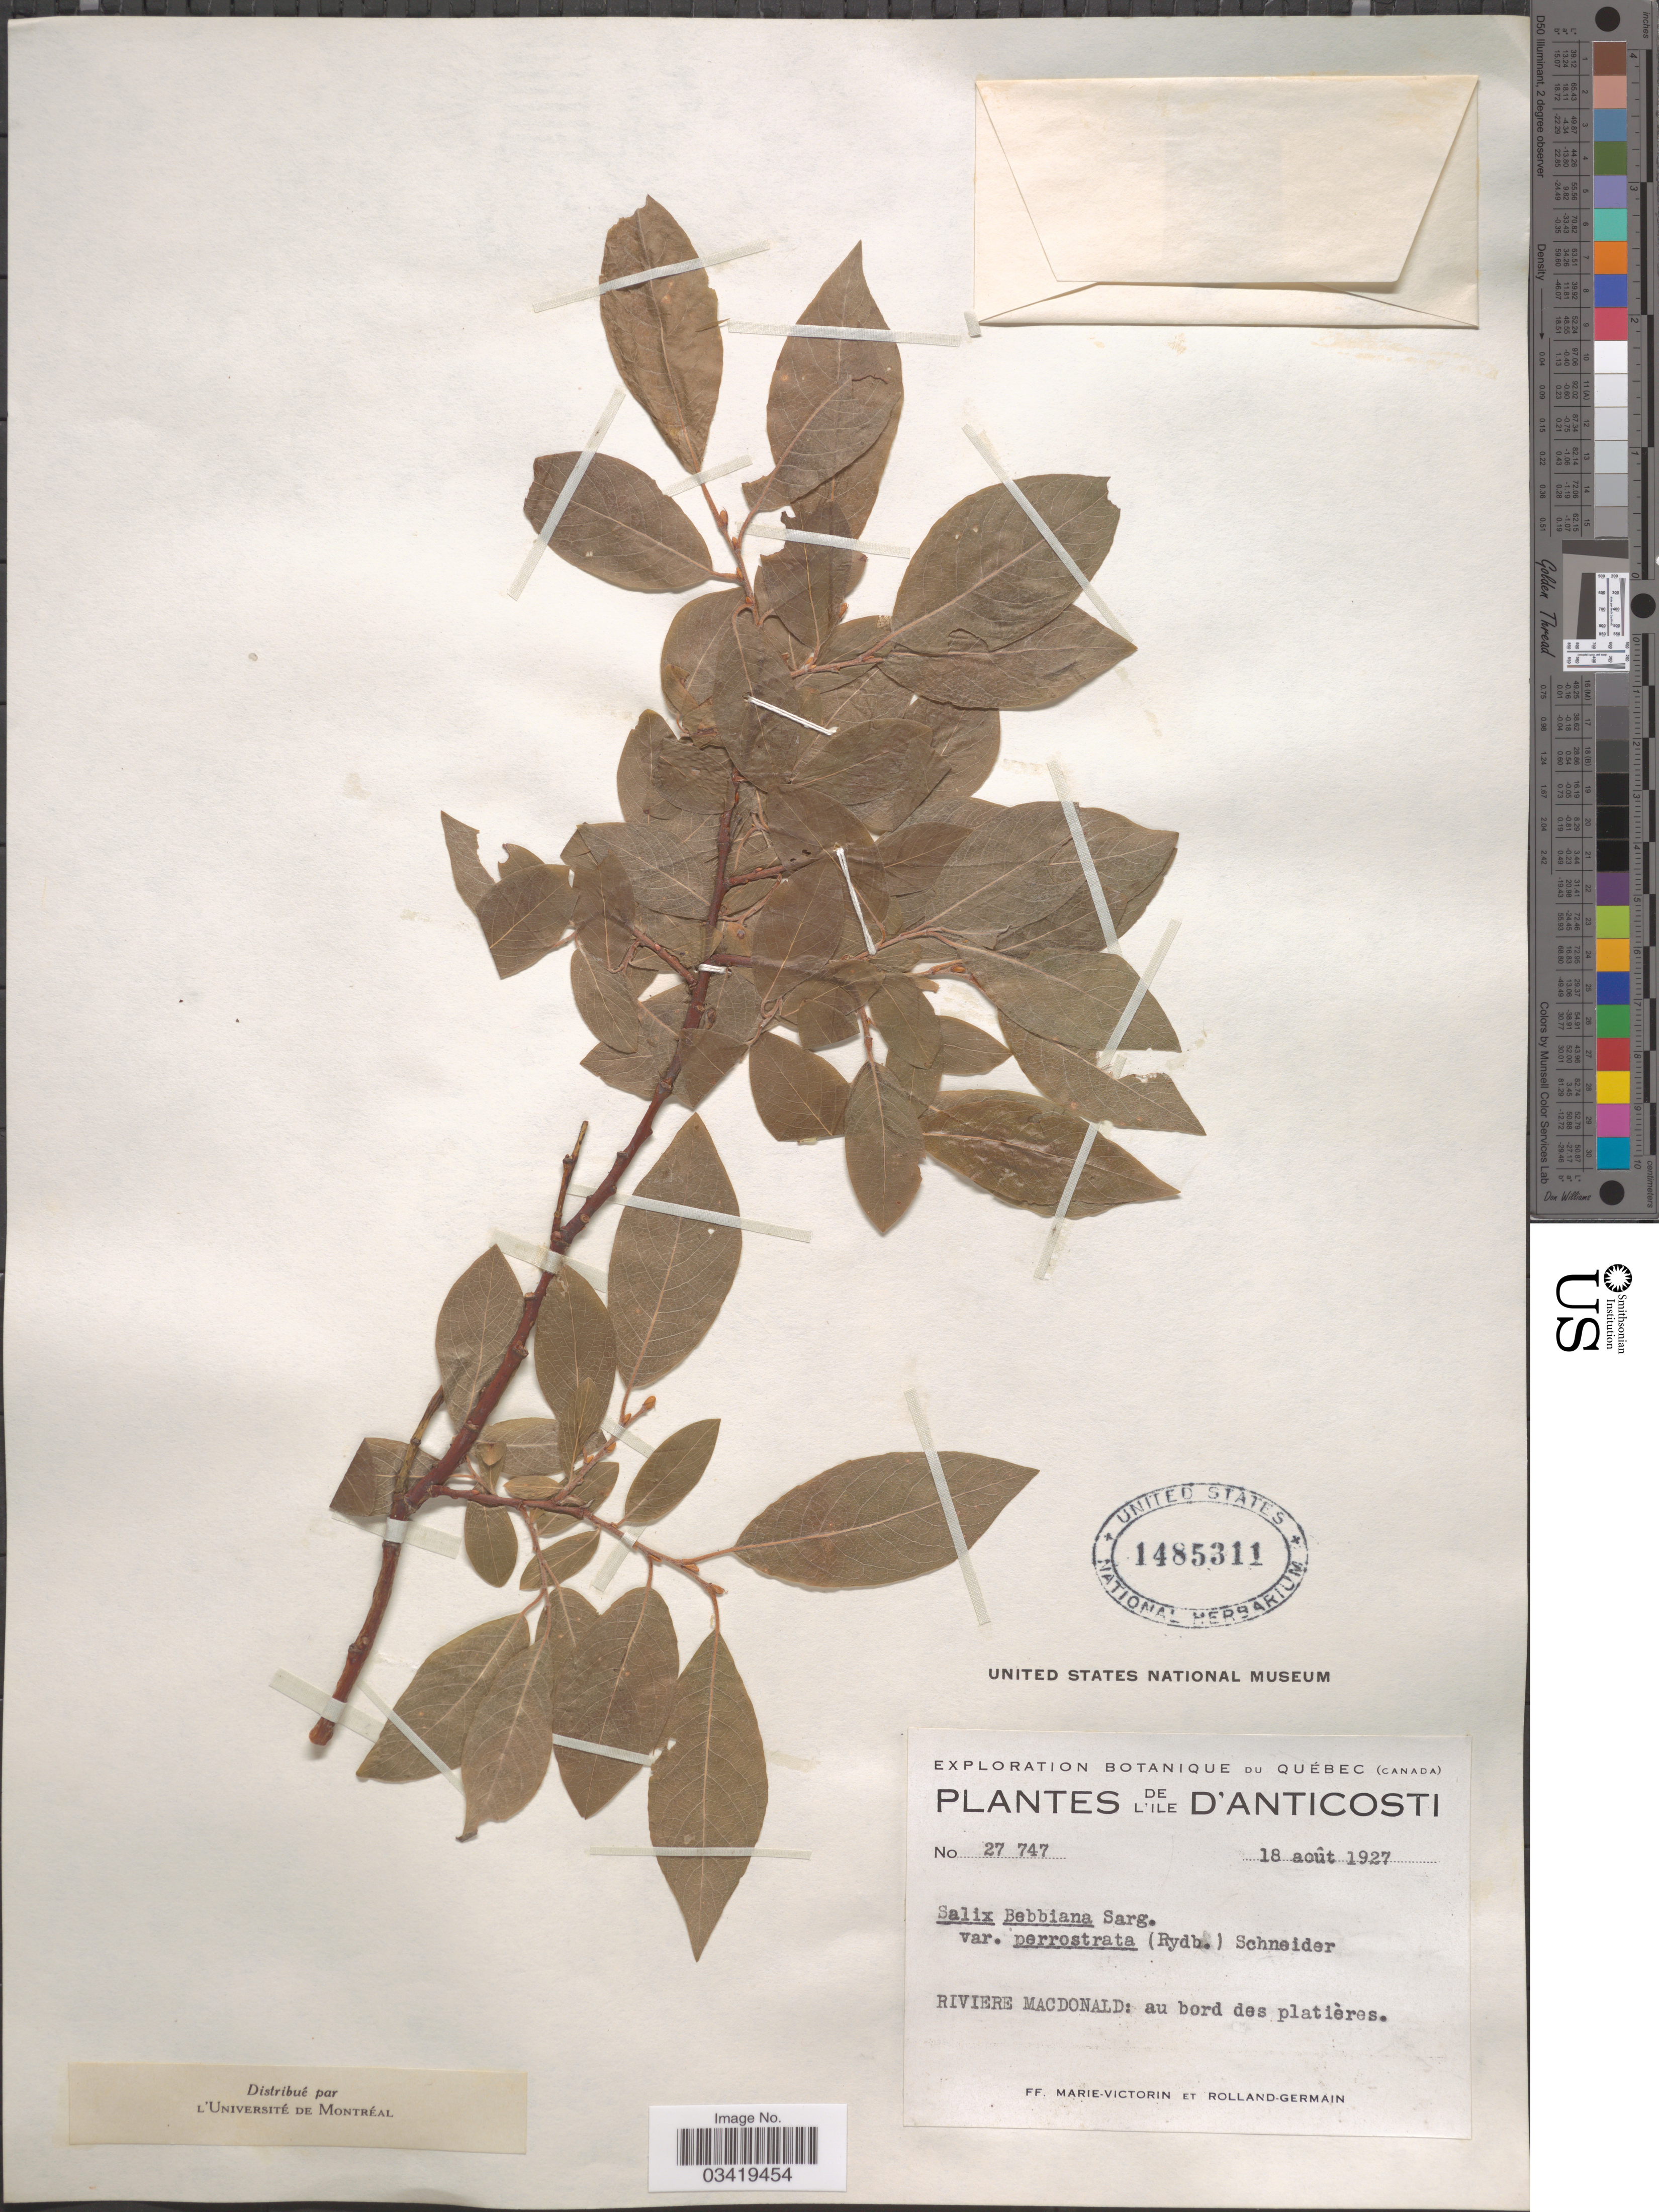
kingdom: Plantae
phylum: Tracheophyta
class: Magnoliopsida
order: Malpighiales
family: Salicaceae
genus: Salix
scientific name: Salix bebbiana var. perrostrata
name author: Sarg.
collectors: F. Marie-Victorin & Rolland-Germain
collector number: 27747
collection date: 1927-08-18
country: Canada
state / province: Quebec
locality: Ile d'Anticosti. Riviere MacDonald.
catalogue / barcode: US 1485311